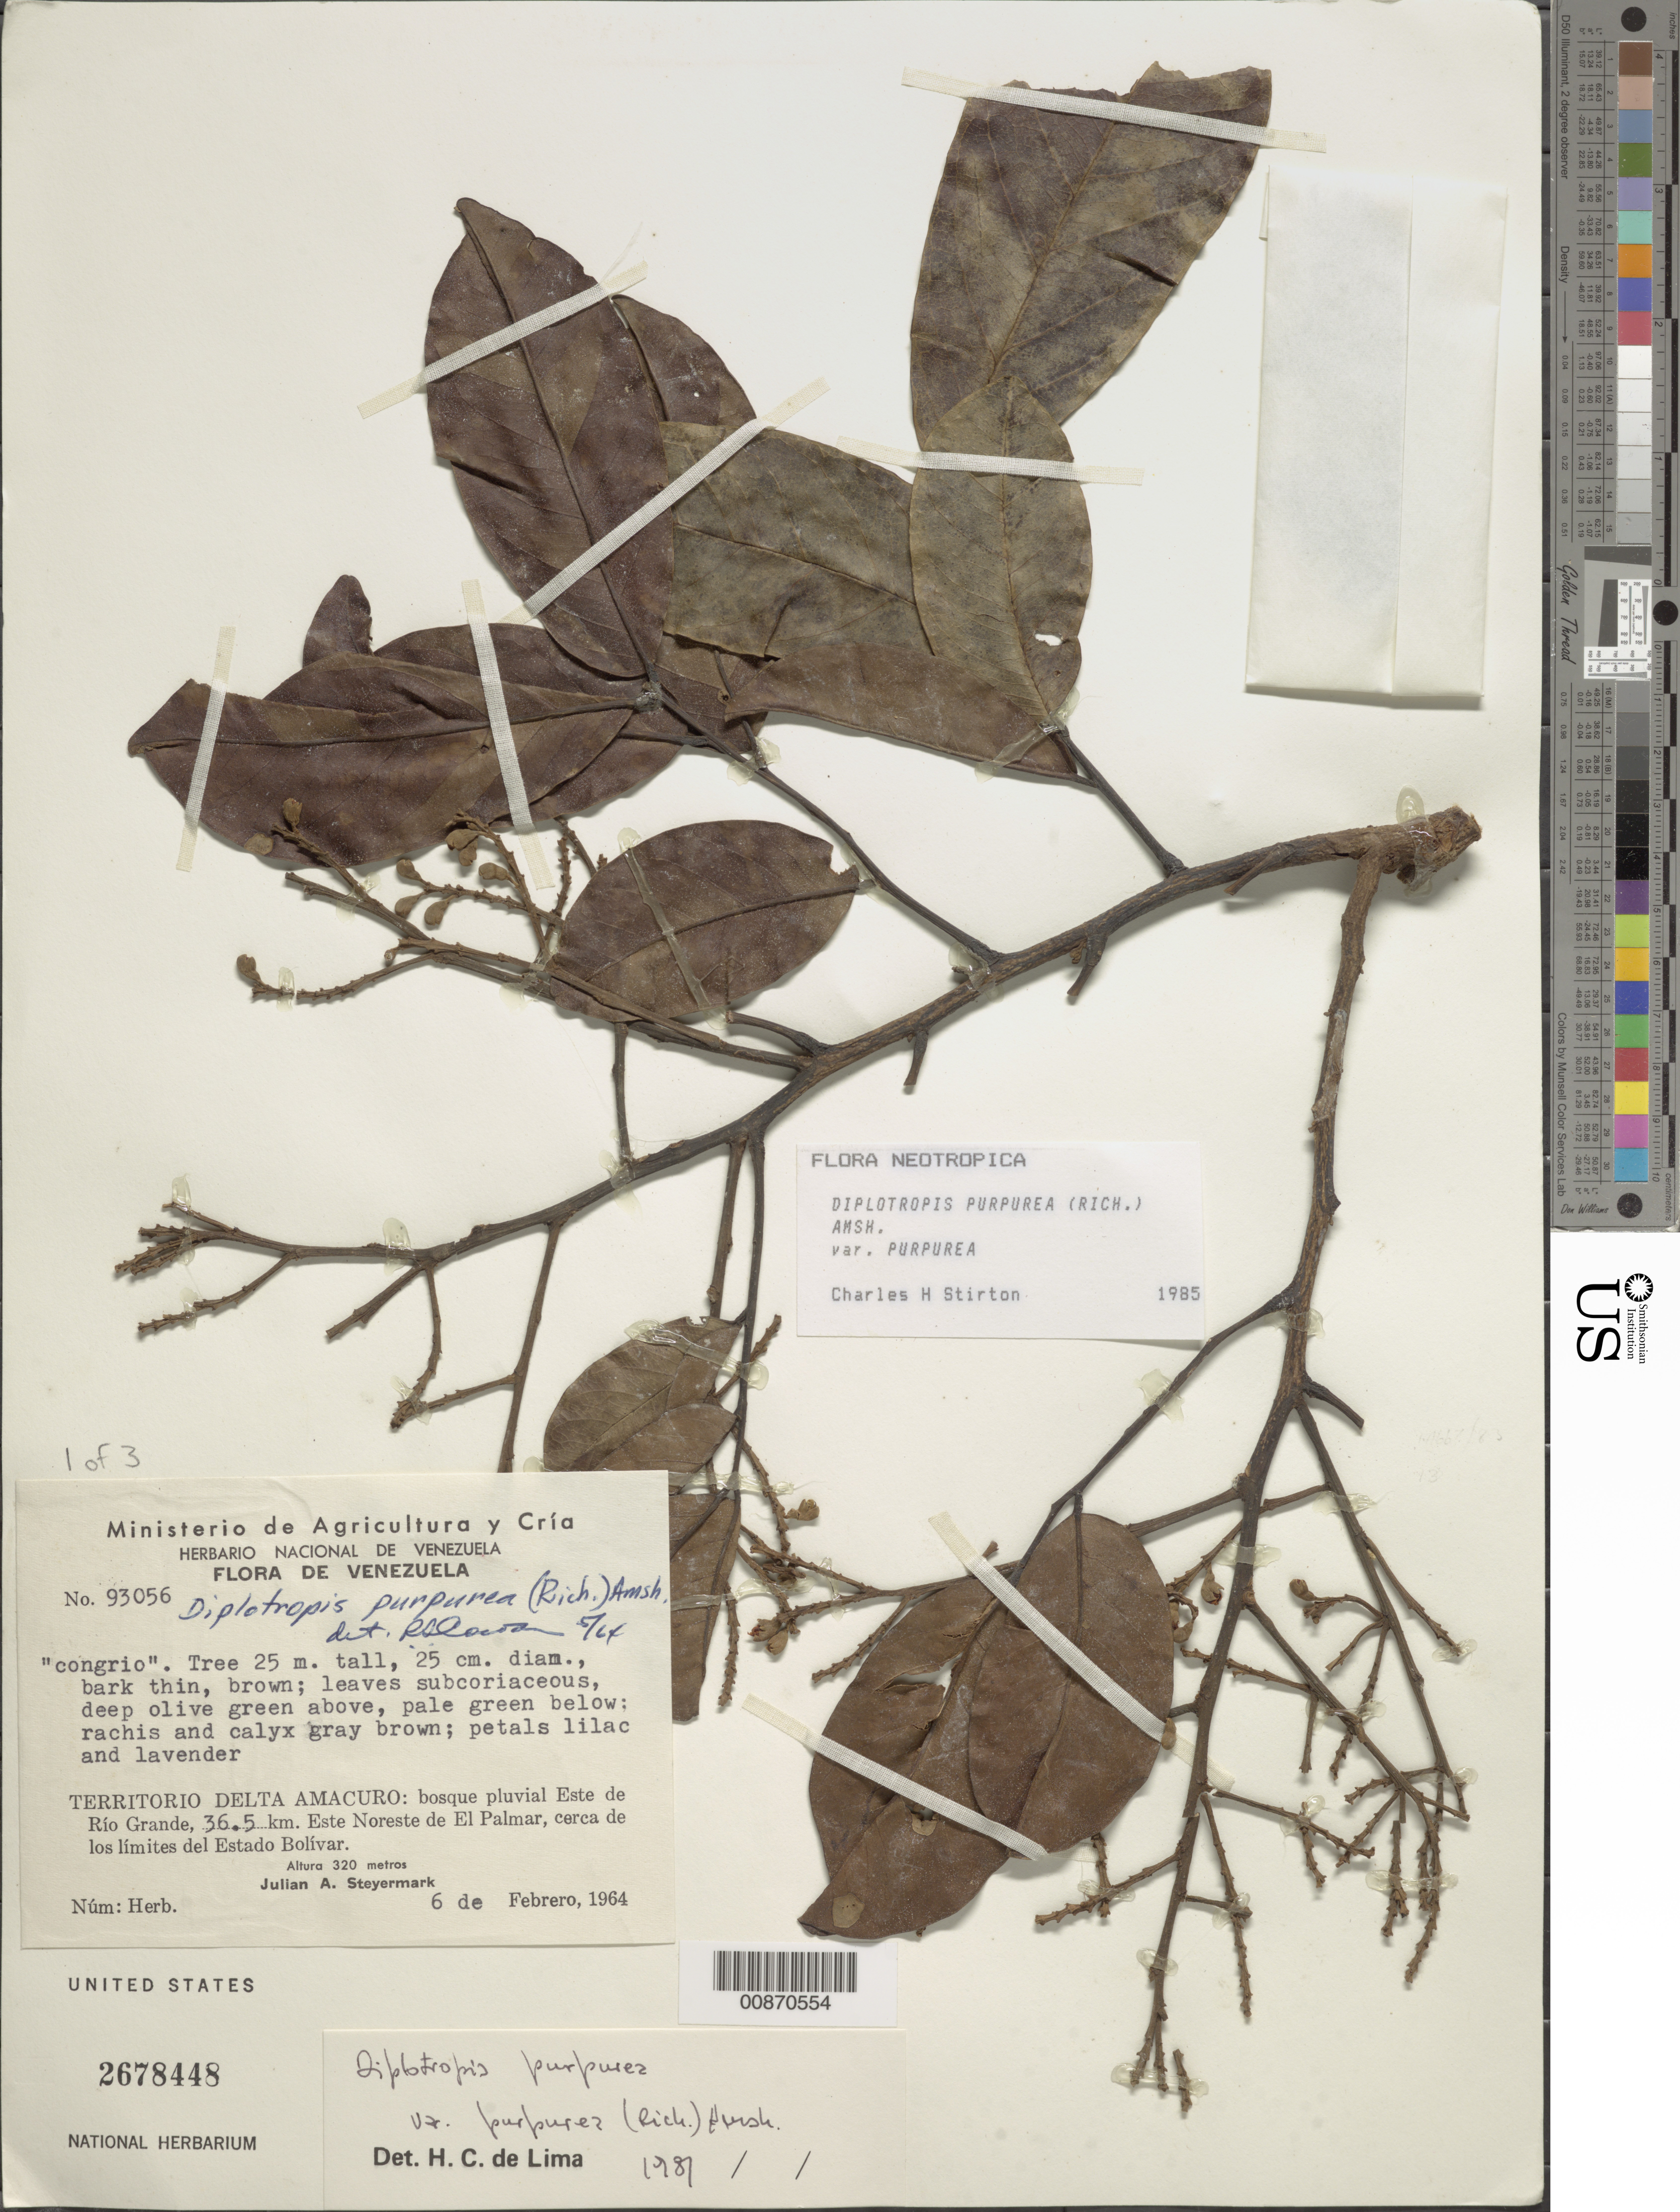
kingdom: Plantae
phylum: Tracheophyta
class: Magnoliopsida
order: Fabales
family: Fabaceae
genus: Diplotropis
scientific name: Diplotropis purpurea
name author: (Rich.) Amshoff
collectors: J. Steyermark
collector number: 93056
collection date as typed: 6-Feb-64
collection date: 1964-02-06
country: Venezuela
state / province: Delta Amacuro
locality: Este de Río Grande, 36.5 km ENE de El Palmar, cerca de los límites del Estado Bolívar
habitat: Bosque pluvial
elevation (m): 320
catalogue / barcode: US 2678448